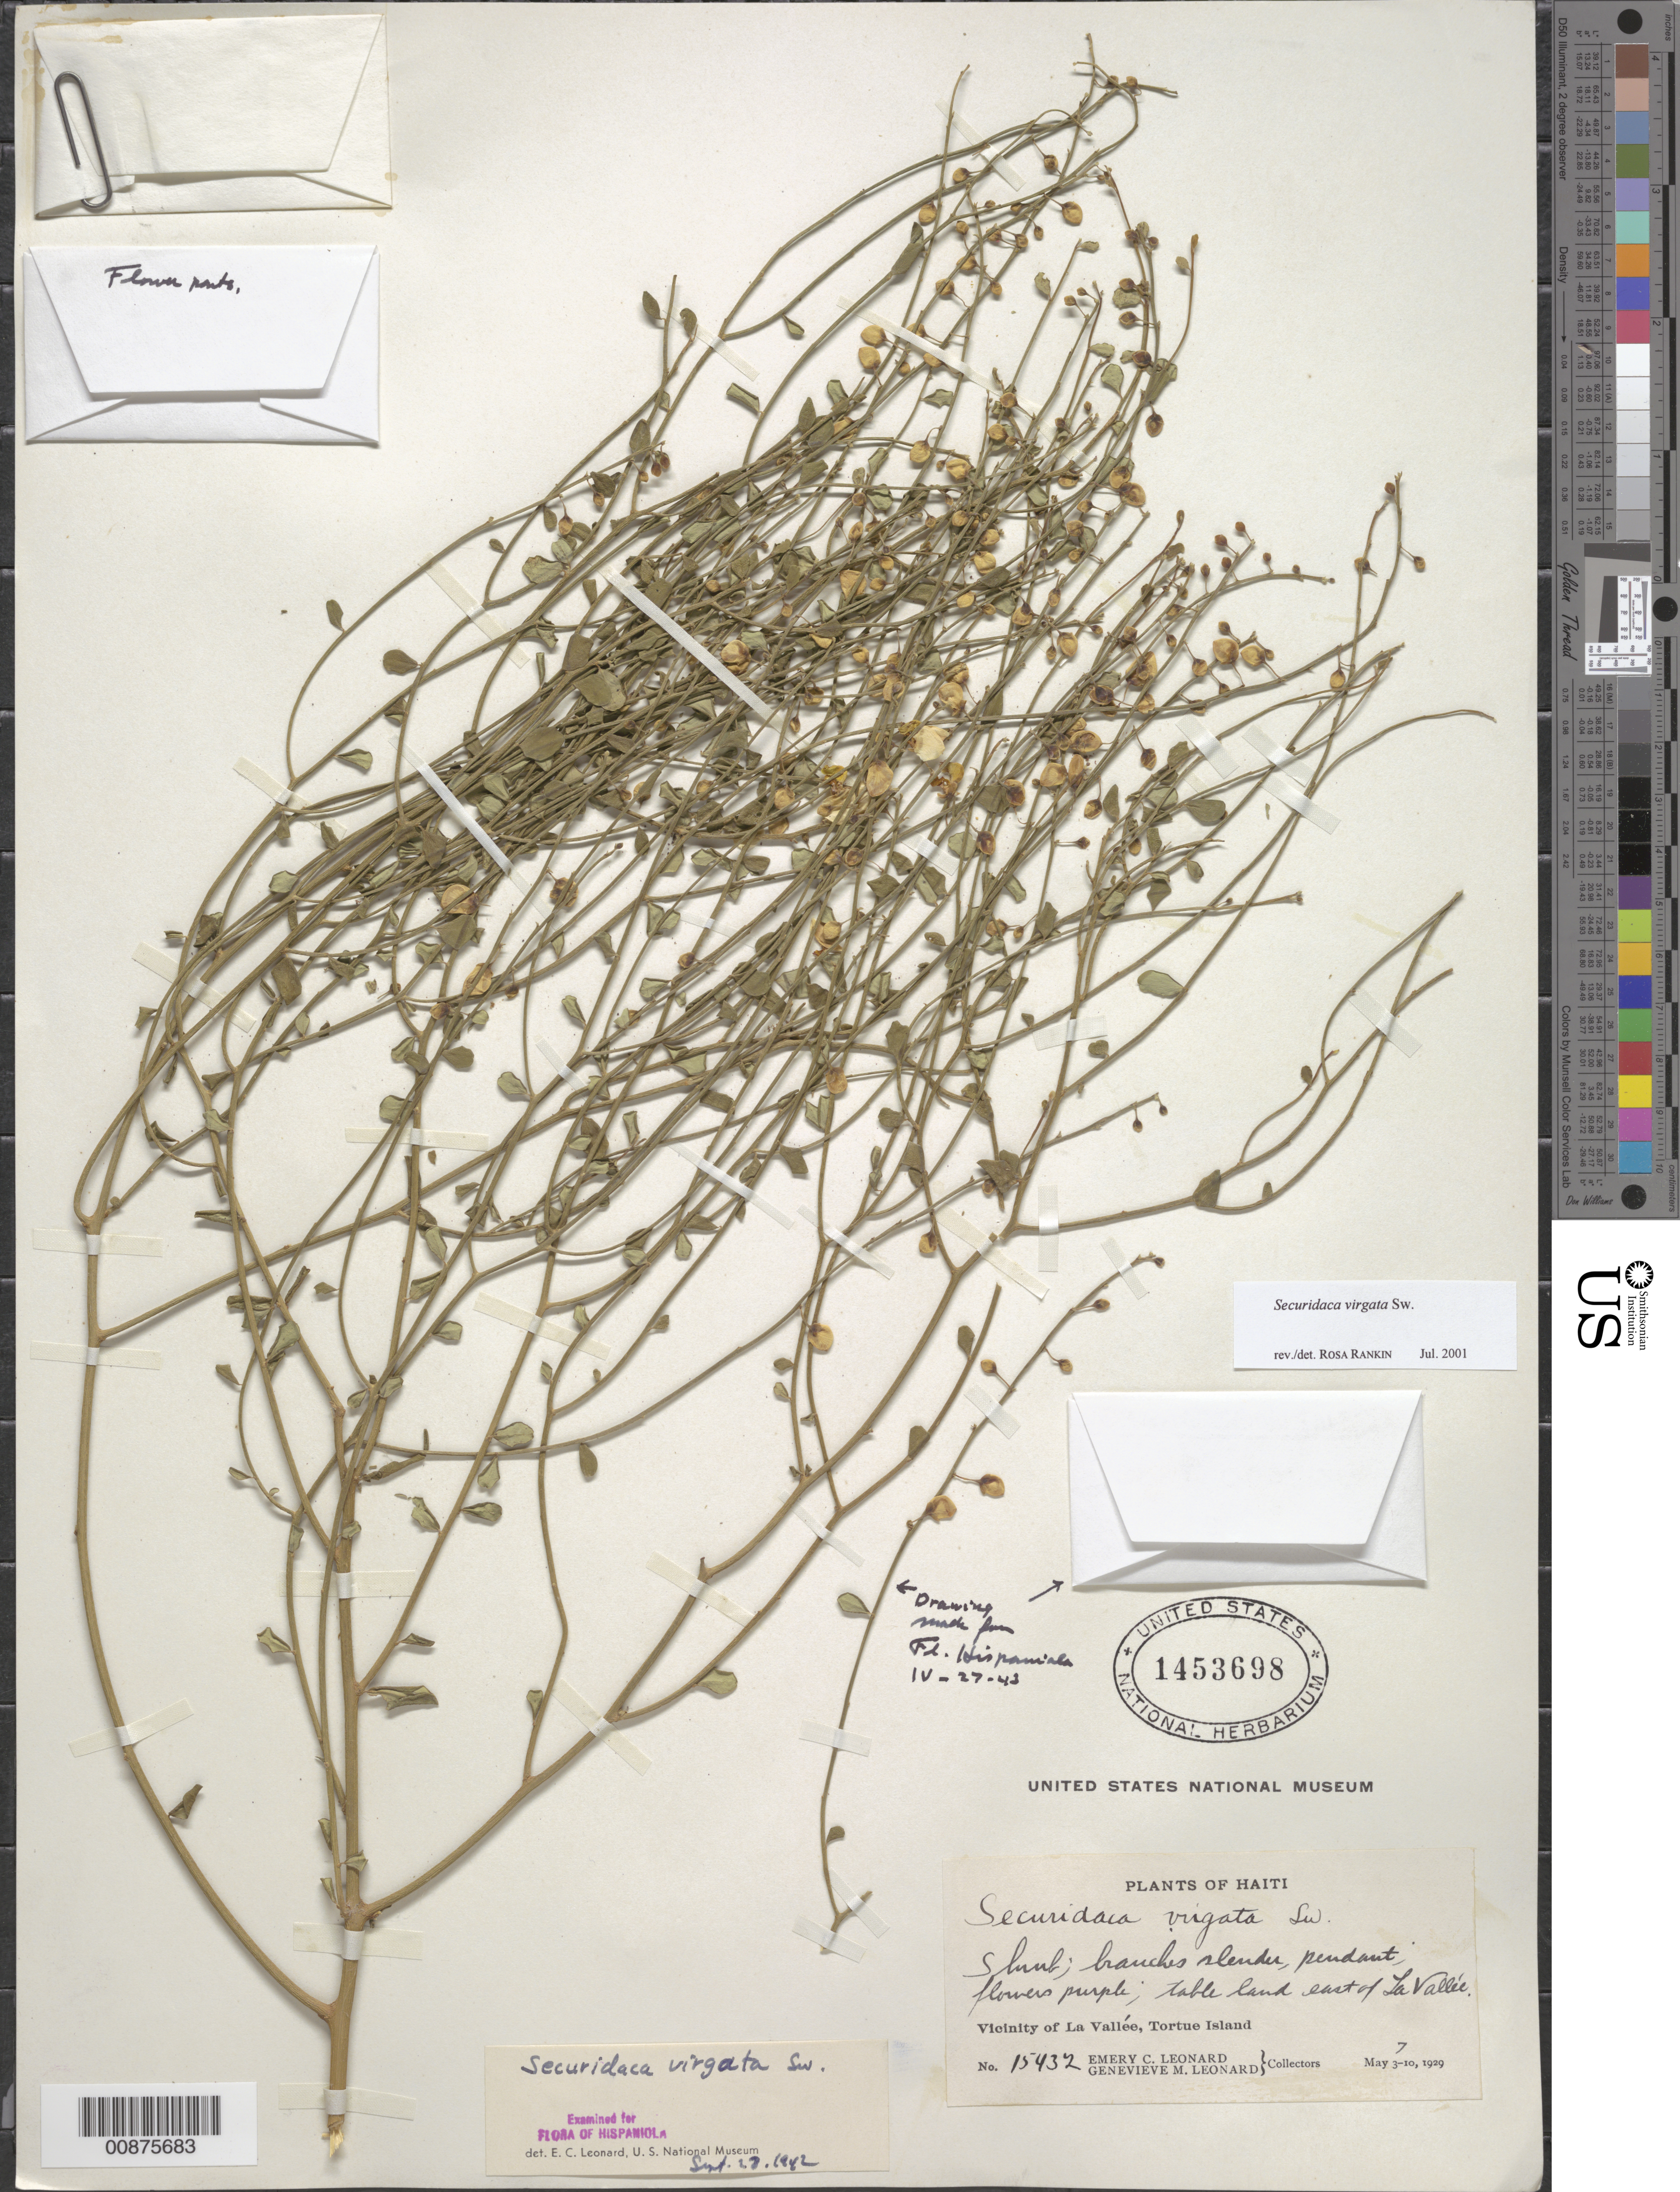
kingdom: Plantae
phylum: Tracheophyta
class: Magnoliopsida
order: Fabales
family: Polygalaceae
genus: Securidaca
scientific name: Securidaca virgata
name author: Sw.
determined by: Rankin Rodriguez, Rosa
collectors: E. C. Leonard & G. M. Leonard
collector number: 15432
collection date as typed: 07 May 1929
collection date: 1929-05-07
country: Haiti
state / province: Nord-Ouest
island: Île de la Tortue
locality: Vicinity of La Vallée, table land E of town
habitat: On table land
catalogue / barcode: US 1453698